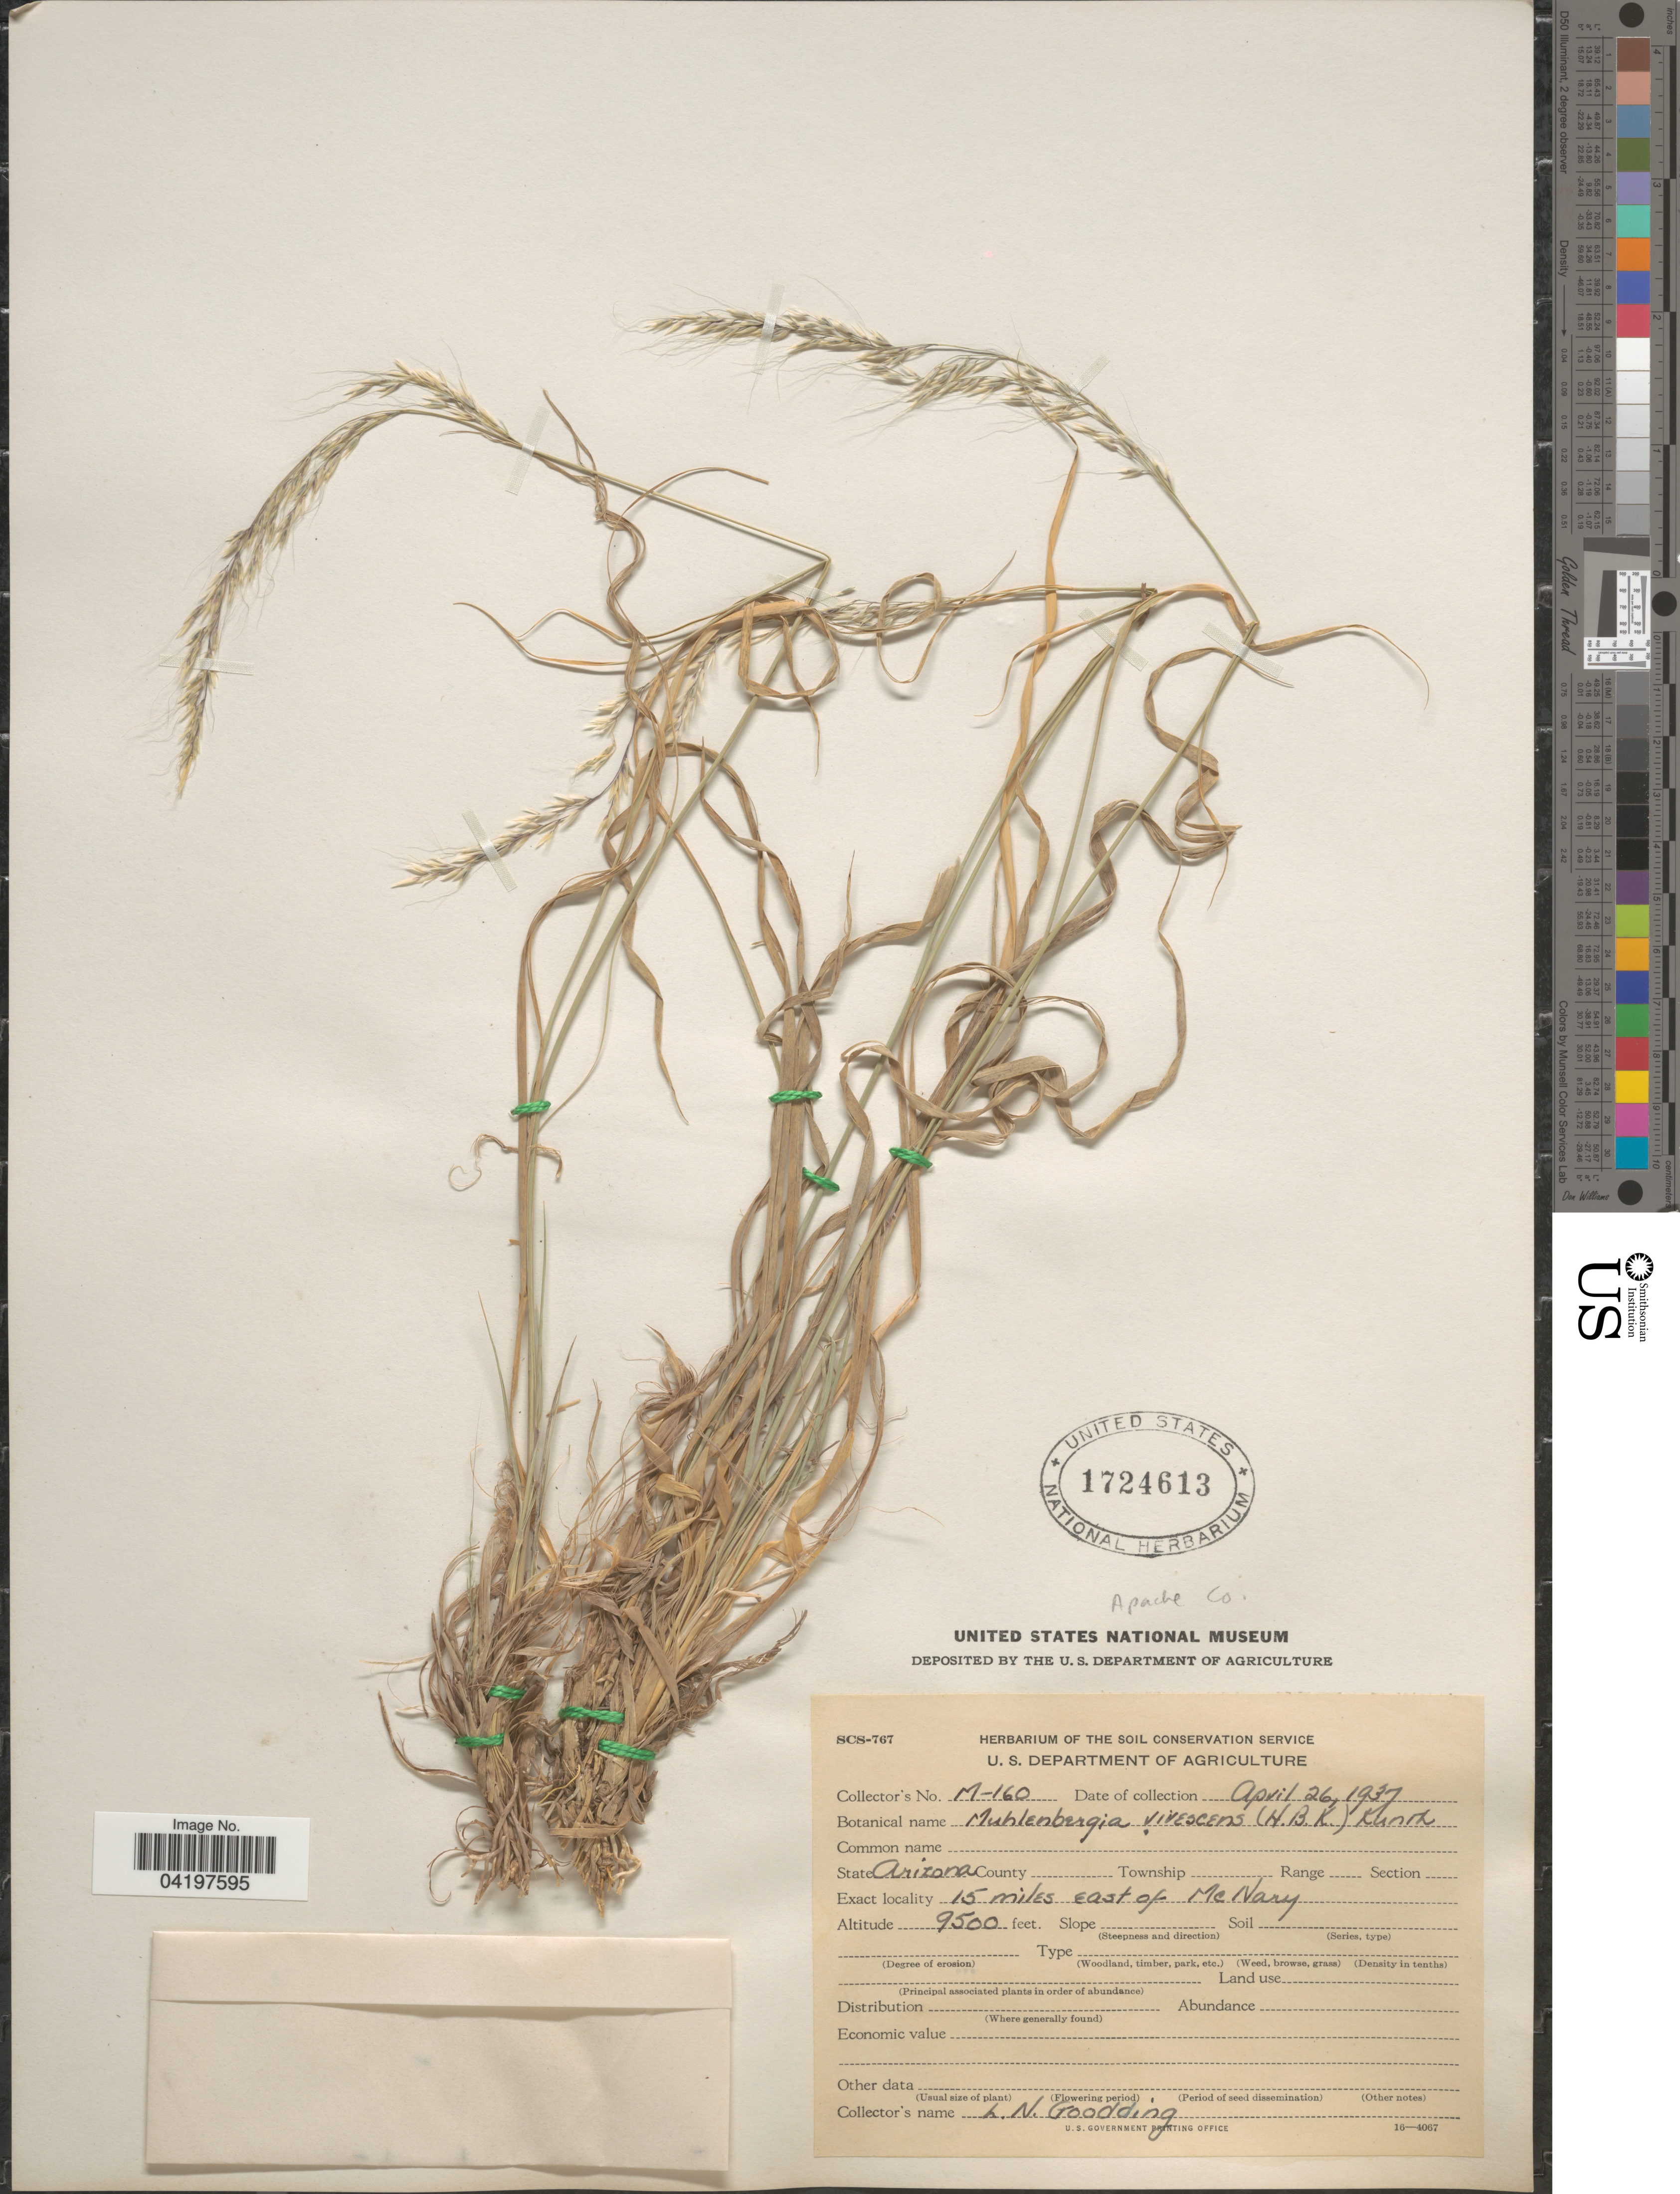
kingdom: Plantae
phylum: Tracheophyta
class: Liliopsida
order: Poales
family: Poaceae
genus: Muhlenbergia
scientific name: Muhlenbergia straminea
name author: Hitchc.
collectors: L. N. Goodding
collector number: M-160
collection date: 1937-04-26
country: United States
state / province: Arizona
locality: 15 miles east of McNary. Apache Co.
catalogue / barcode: US 1724613